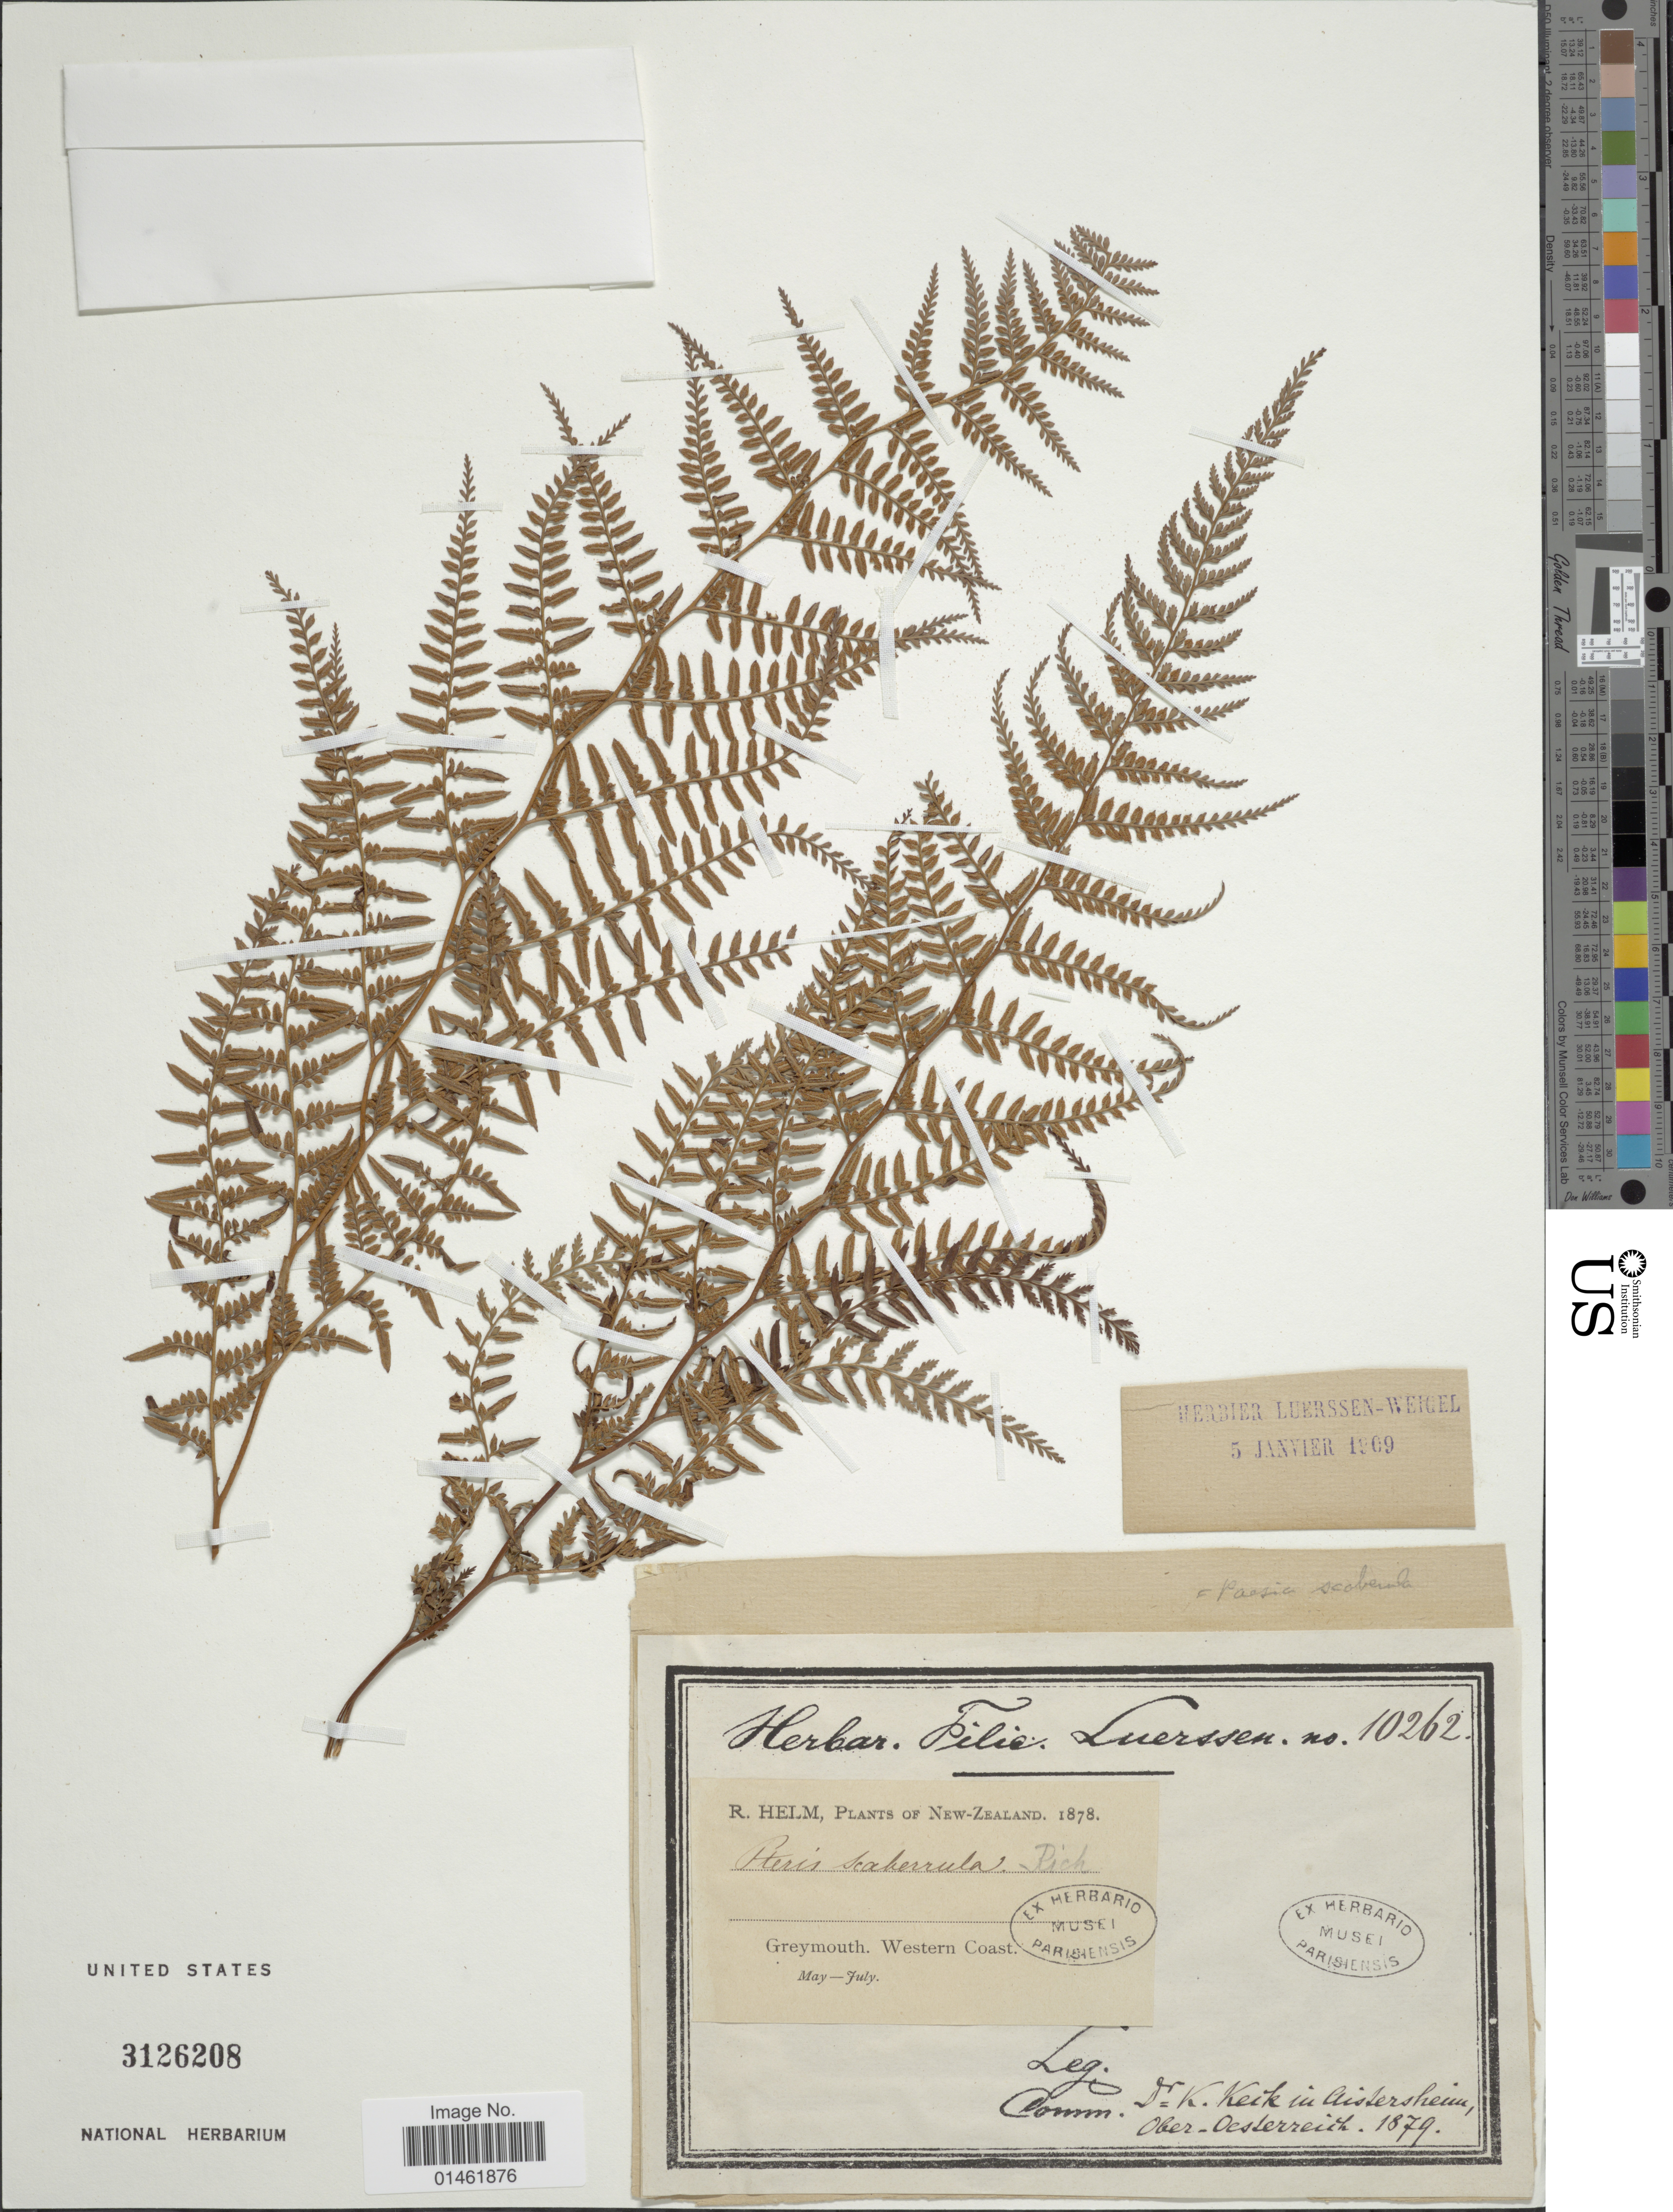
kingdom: Plantae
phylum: Tracheophyta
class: Polypodiopsida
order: Polypodiales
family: Dennstaedtiaceae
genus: Paesia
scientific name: Paesia scaberula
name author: Kuhn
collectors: R. Helm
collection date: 1878-05/1878-07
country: New Zealand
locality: New Zealnd, Greymouth Western Coast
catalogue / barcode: US 3126208